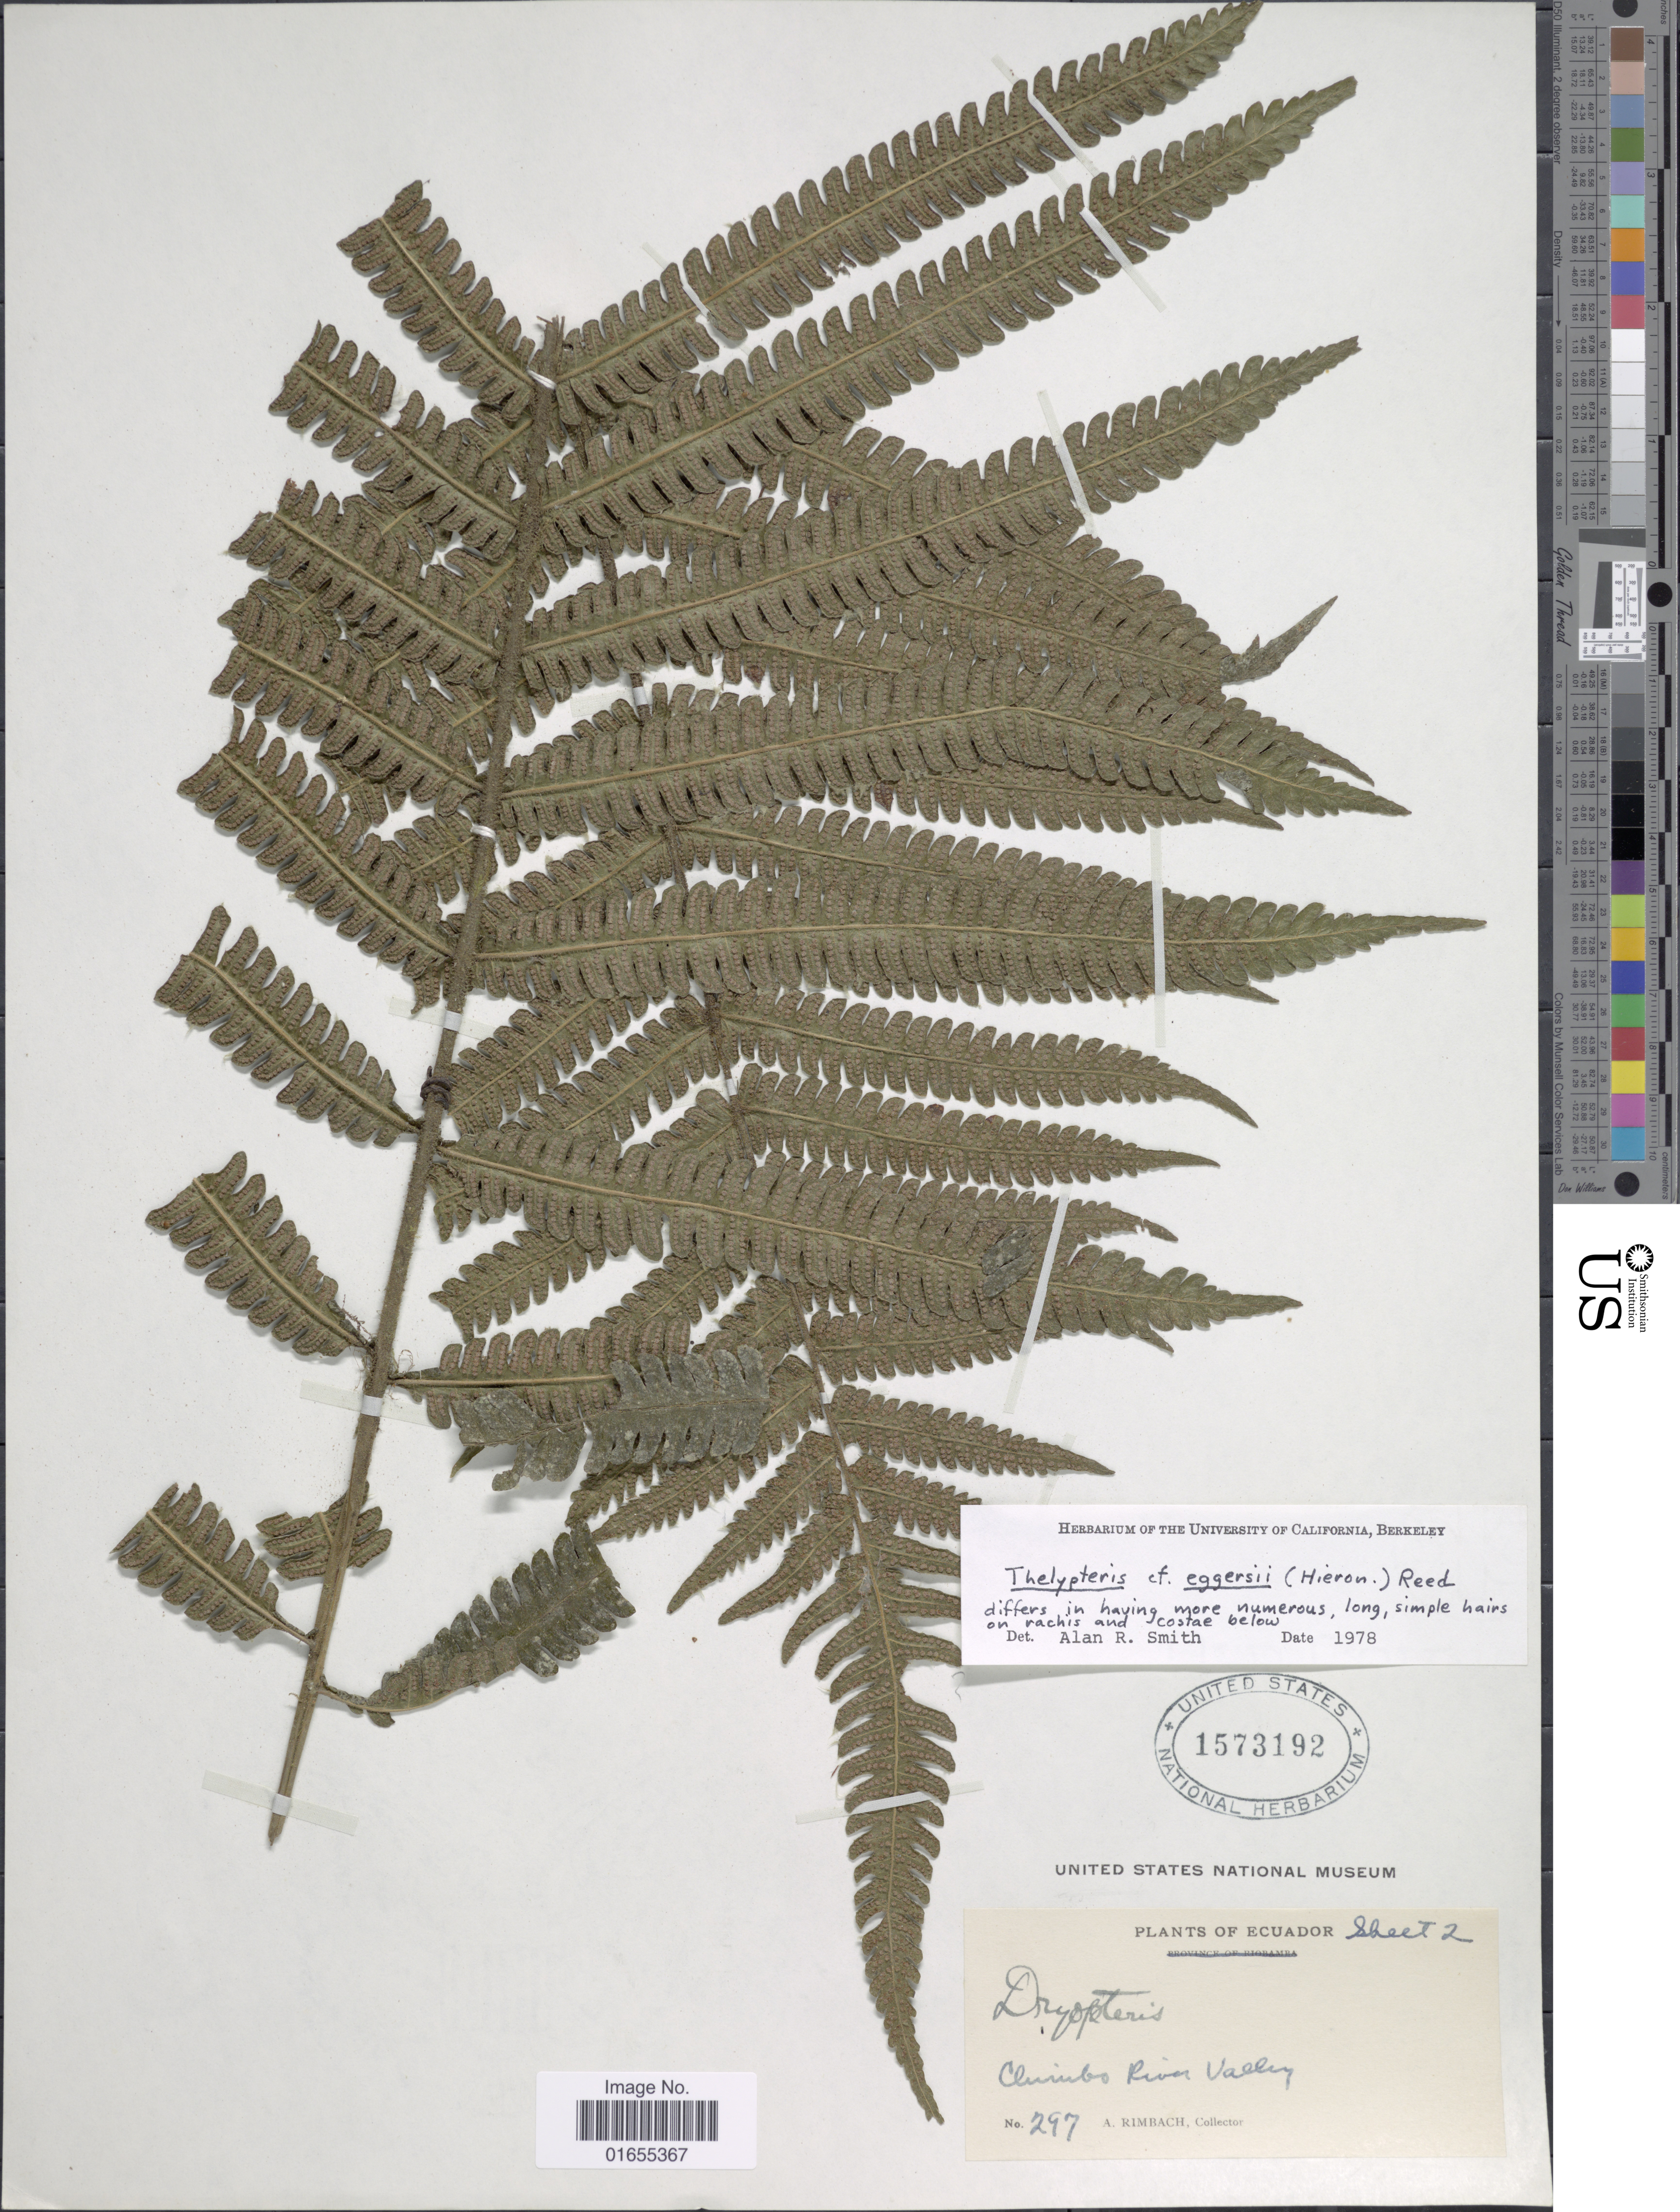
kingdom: Plantae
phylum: Tracheophyta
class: Polypodiopsida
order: Polypodiales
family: Thelypteridaceae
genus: Goniopteris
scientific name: Goniopteris gemmulifera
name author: (Hieron.) A.R. Sm. & D. Löve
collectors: A. Rimbach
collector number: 297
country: Ecuador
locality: Chimbo River Valley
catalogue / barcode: US 1573192